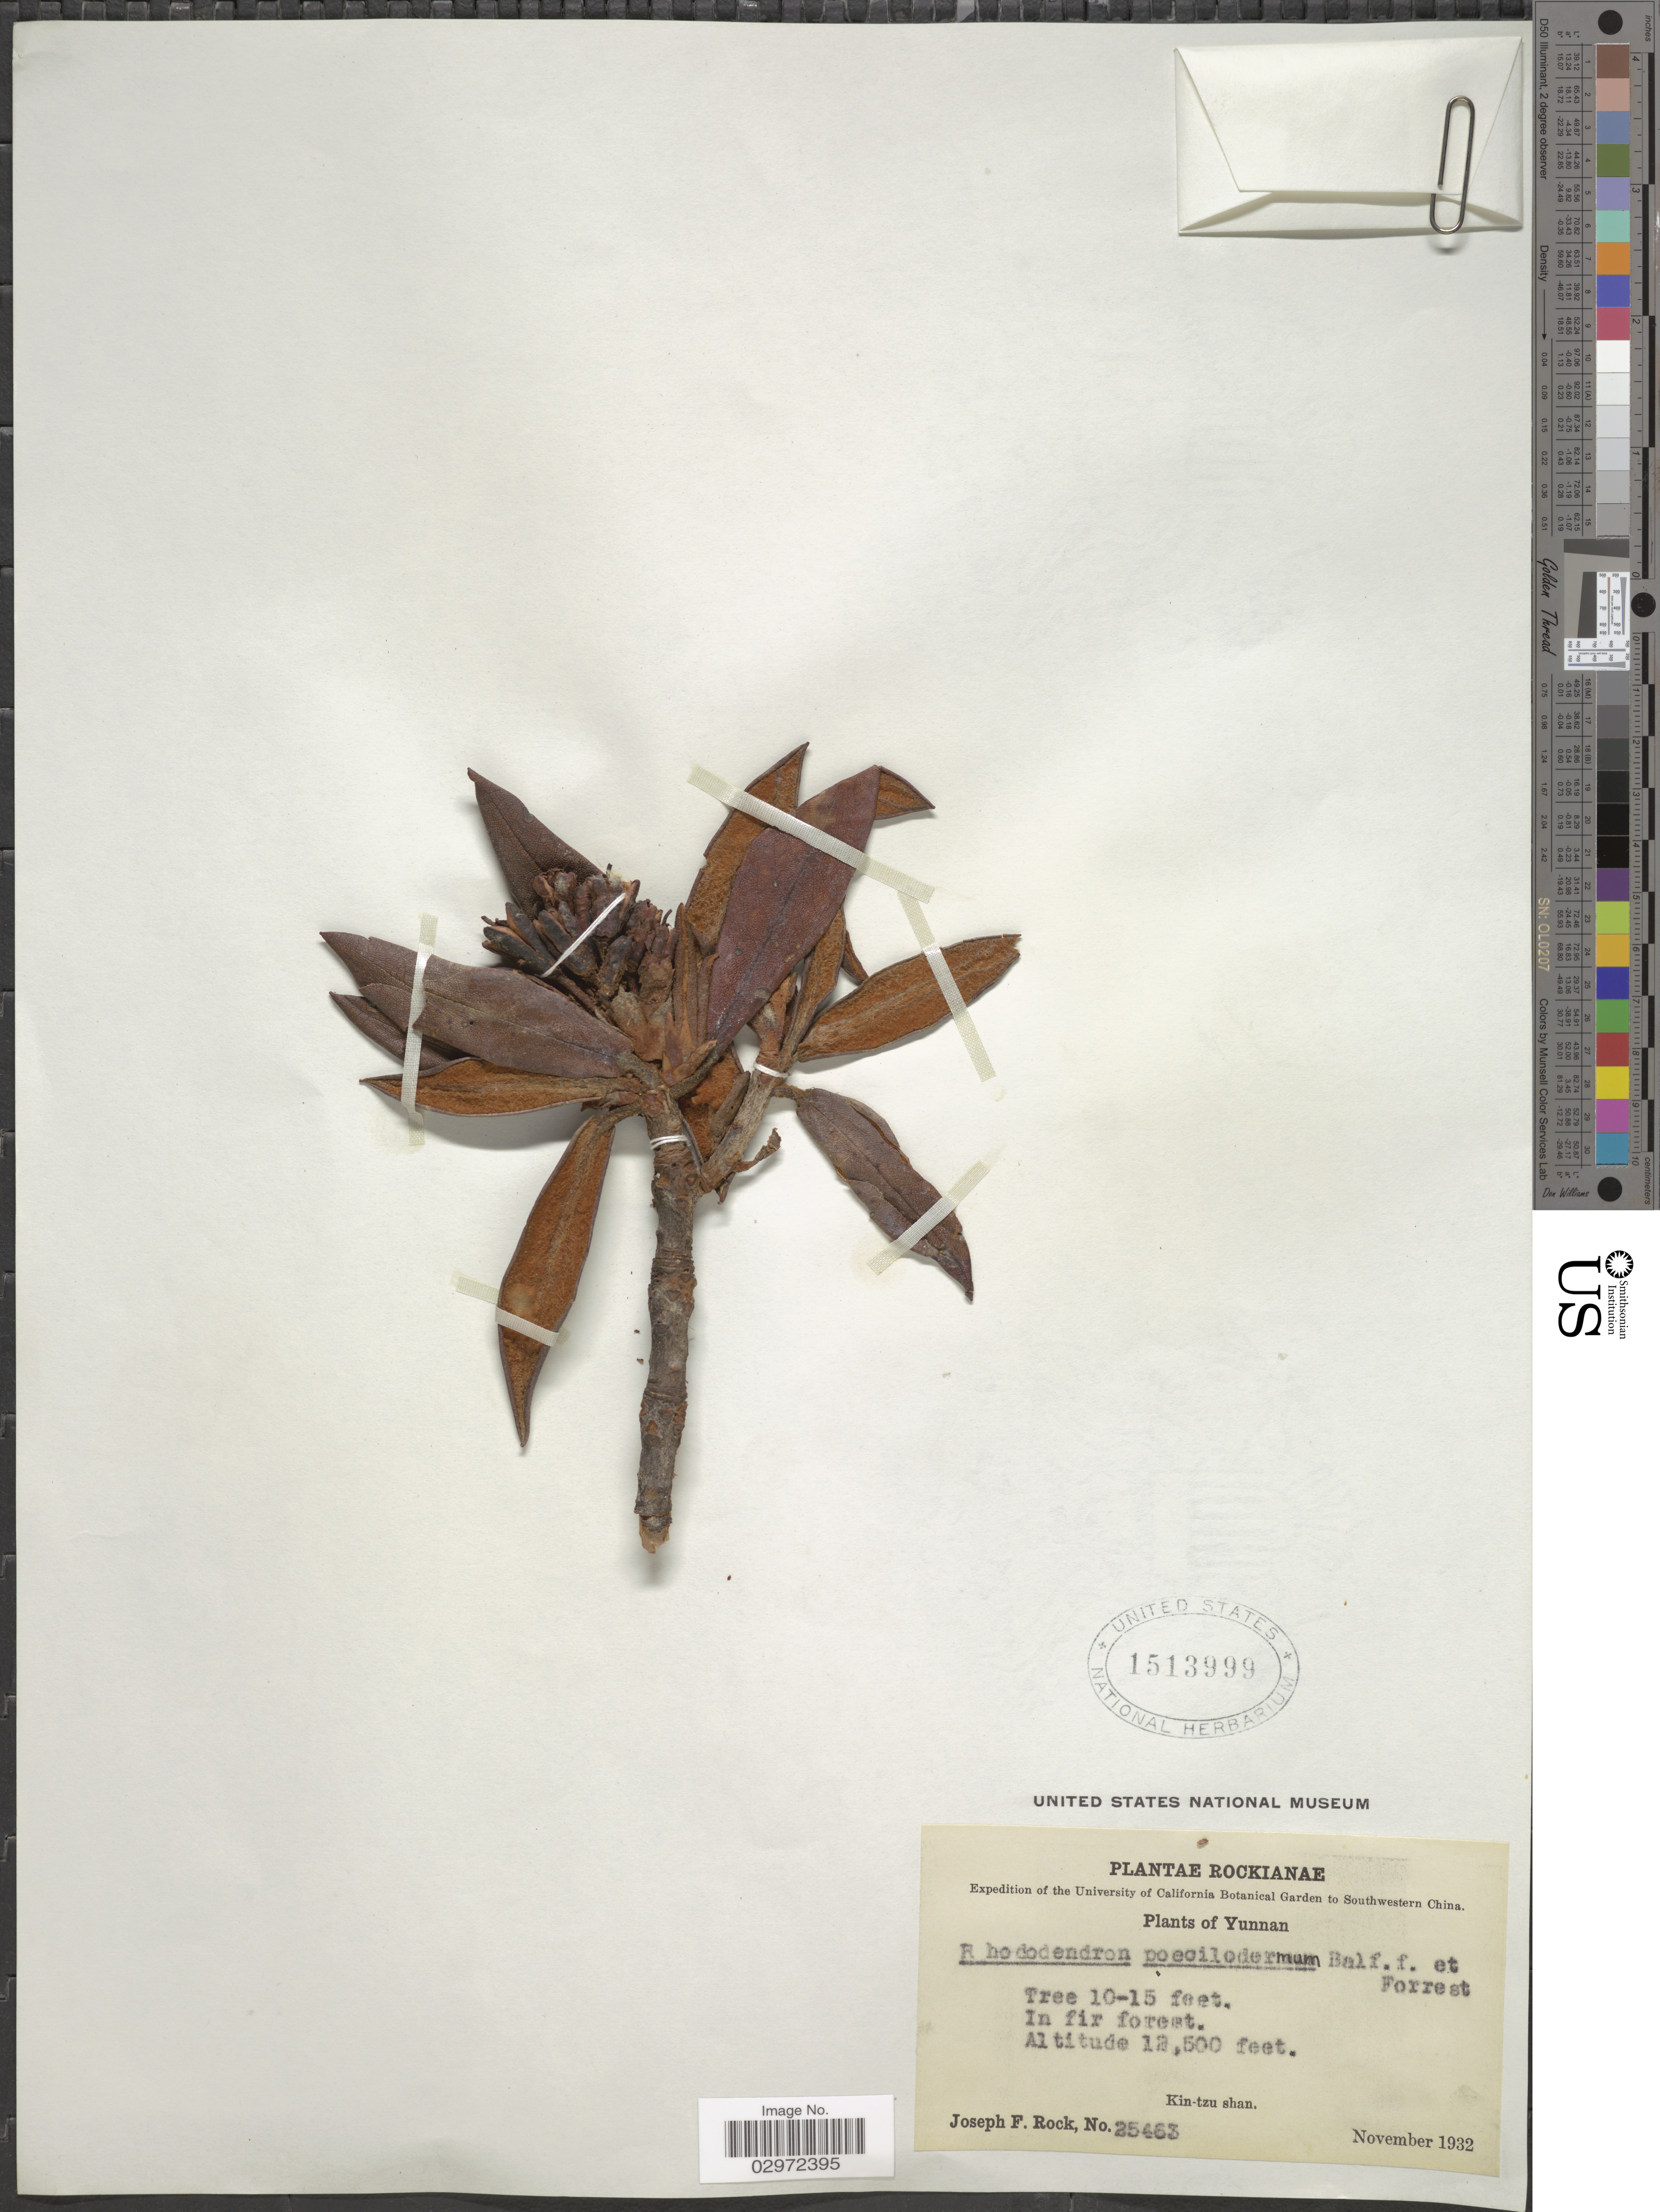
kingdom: Plantae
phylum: Tracheophyta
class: Magnoliopsida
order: Ericales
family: Ericaceae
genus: Rhododendron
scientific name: Rhododendron poecilodermum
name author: Balf. f. & Forrest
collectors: J. F. Rock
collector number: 25463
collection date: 1932-11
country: China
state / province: Yunnan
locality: Southwestern China, Kin-tzu shan.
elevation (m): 3810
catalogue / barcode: US 1513999